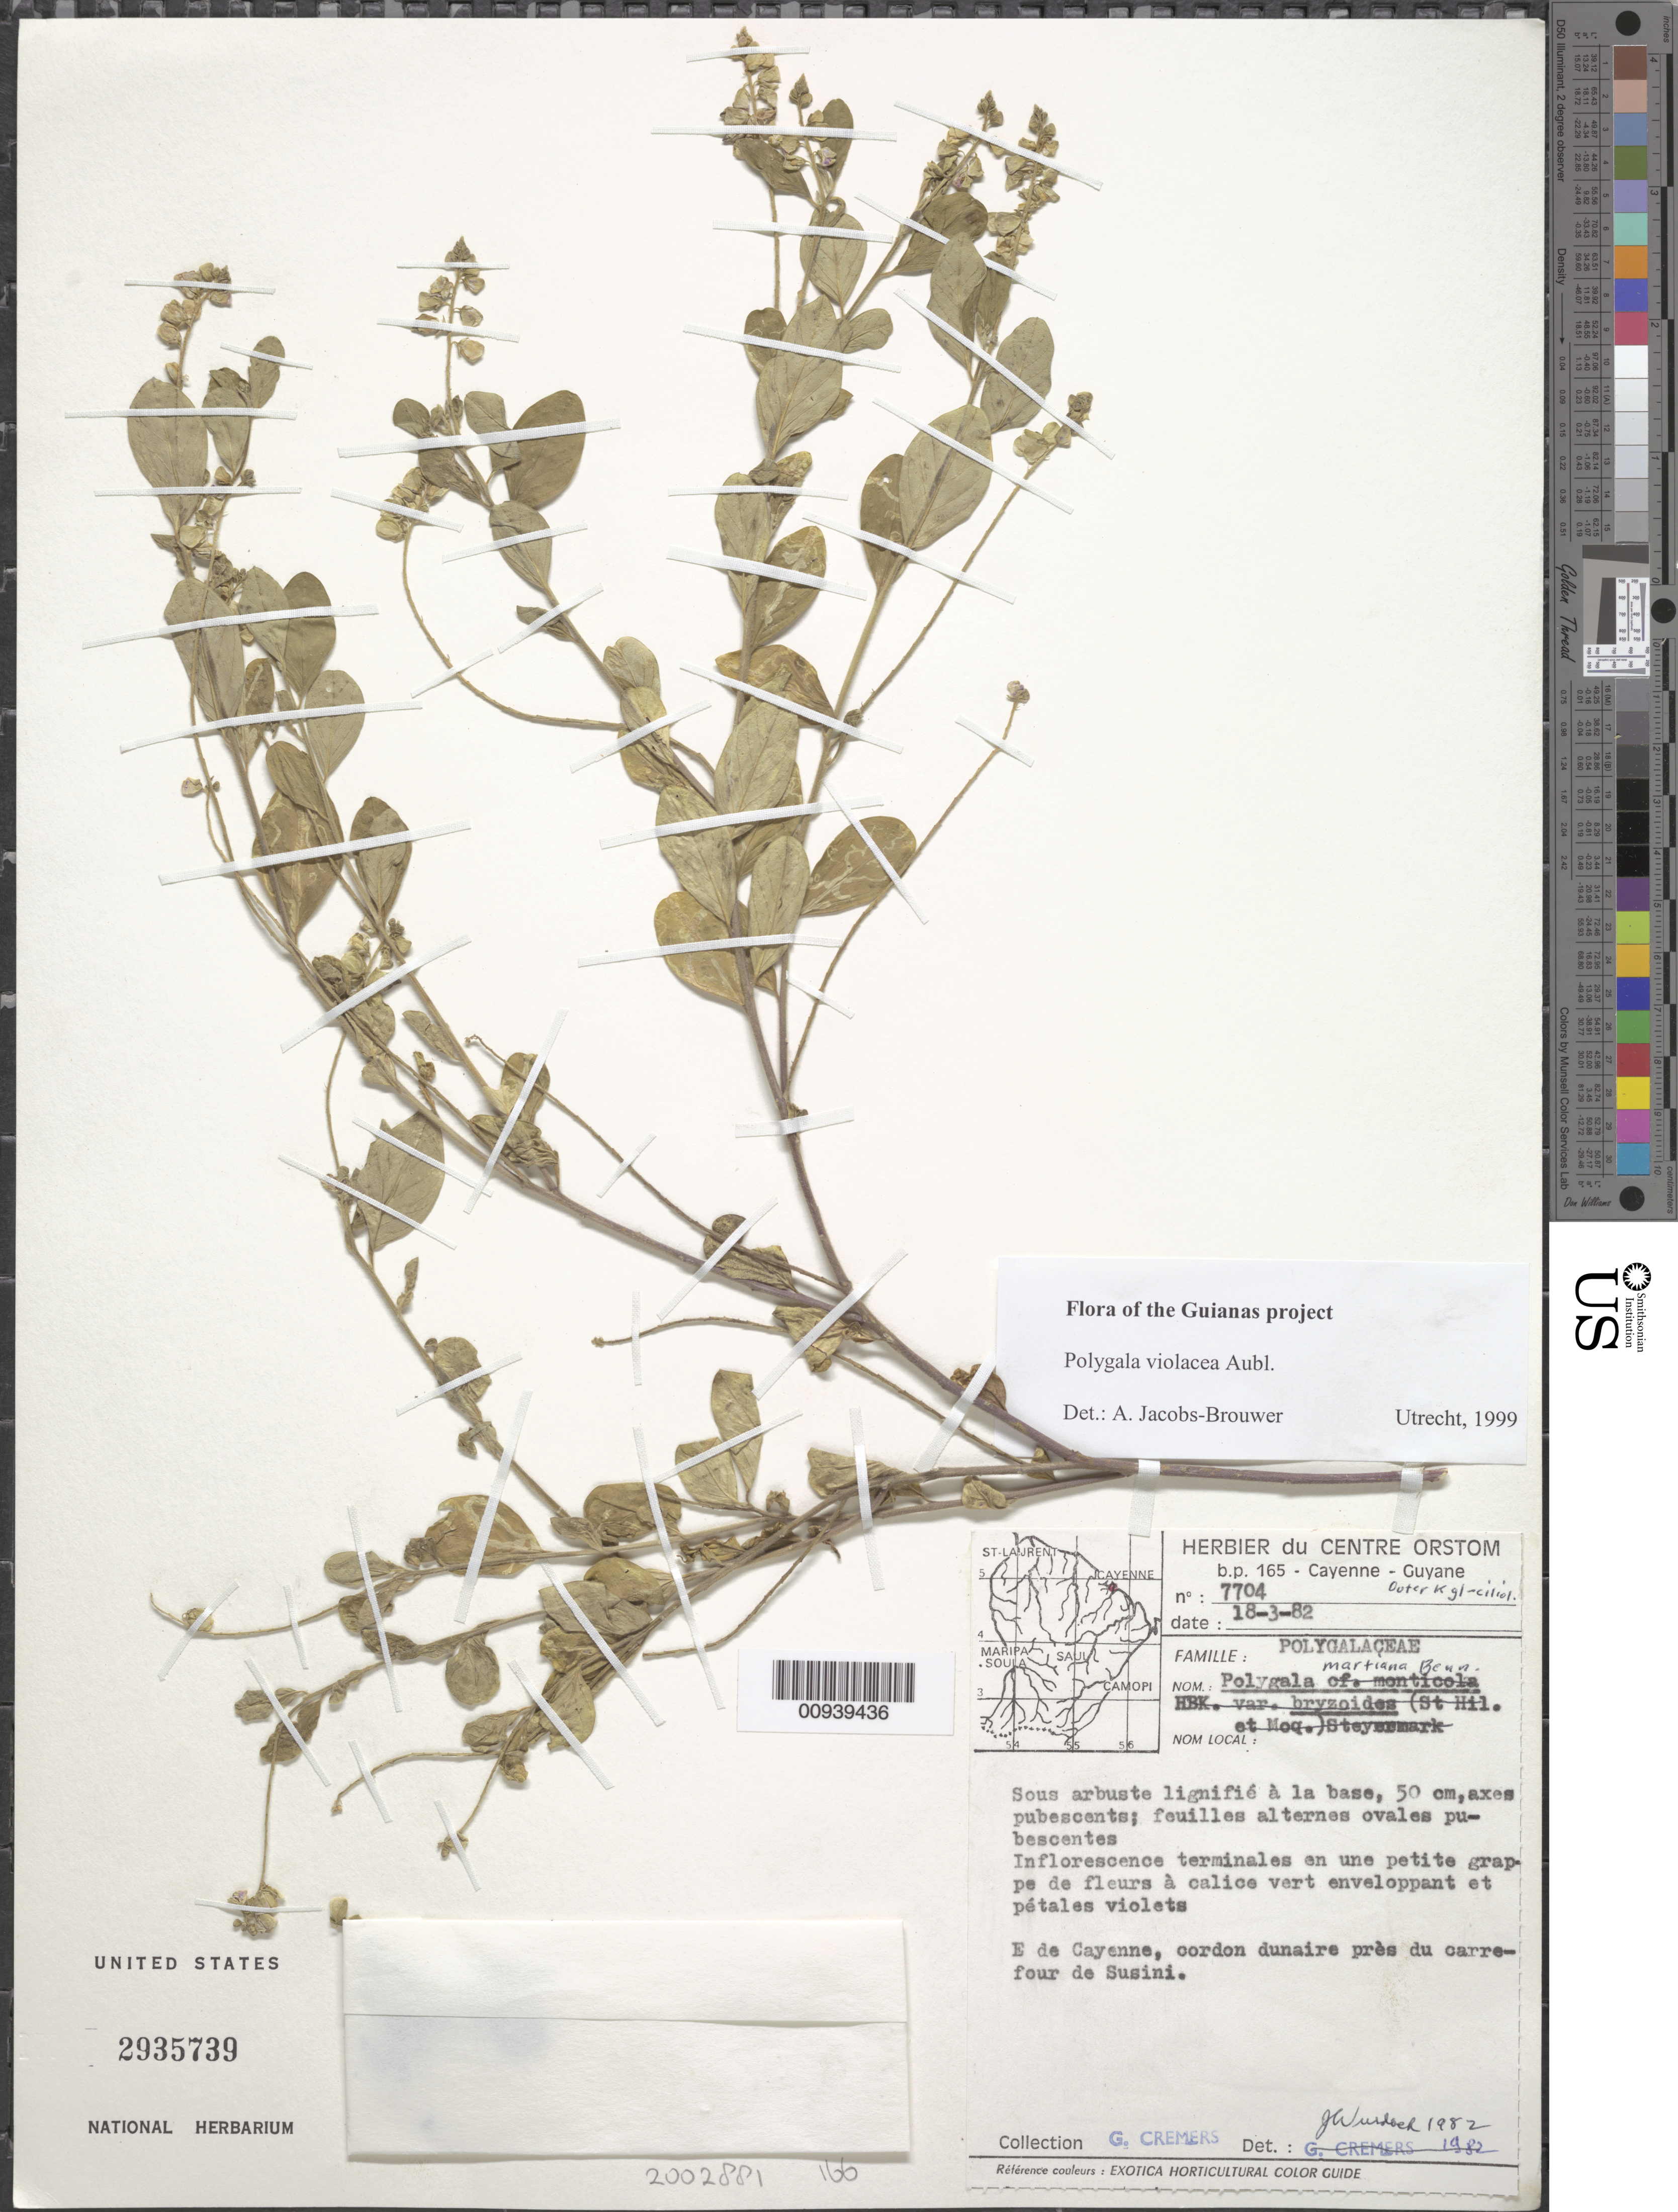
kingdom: Plantae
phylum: Tracheophyta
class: Magnoliopsida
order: Fabales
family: Polygalaceae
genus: Asemeia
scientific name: Asemeia martiana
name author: (A.W. Benn.) J.F.B. Pastore & J.R. Abbott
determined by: Strong, Mark T., (BOT), Smithsonian Institution - National Museum of Natural History (UNITED STATES)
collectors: G. Cremers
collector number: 7704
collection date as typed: Transcribed d/m/y: 18/3/82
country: French Guiana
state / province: Cayenne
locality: E de Cayenne, cordon dunaire près du carrefour de Susini.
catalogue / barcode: US 2935739